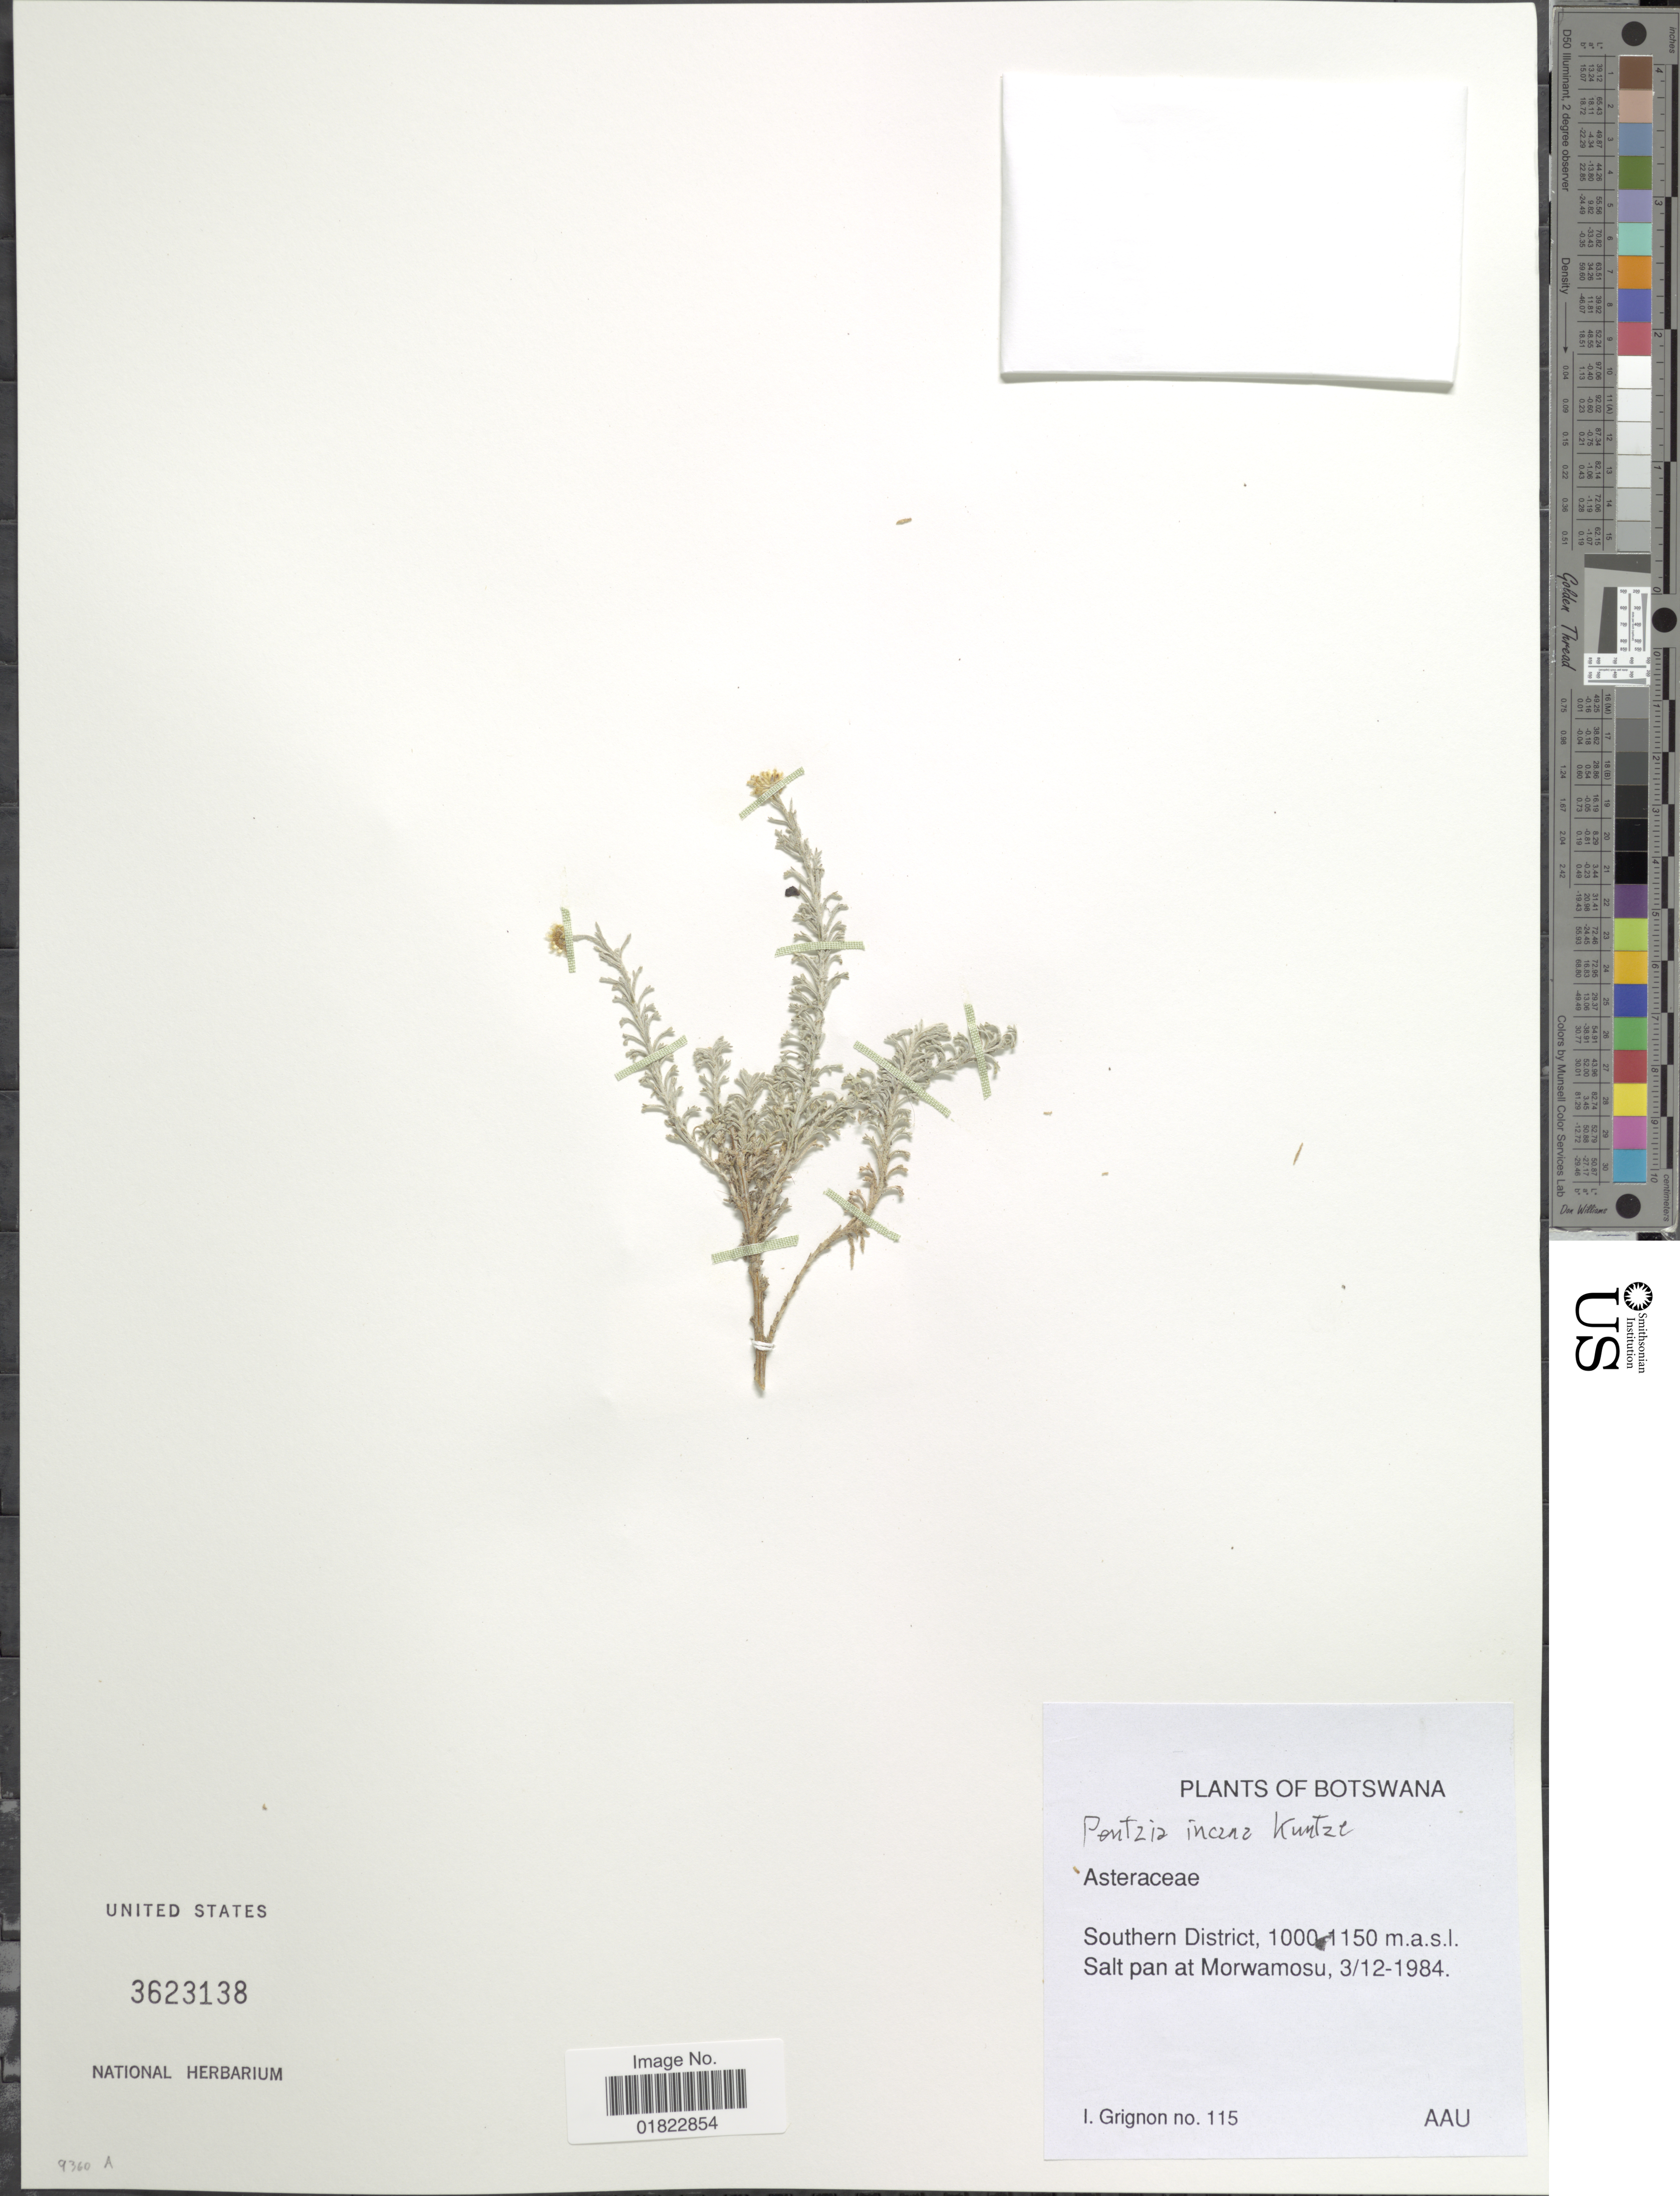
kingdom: Plantae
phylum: Tracheophyta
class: Magnoliopsida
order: Asterales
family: Asteraceae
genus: Pentzia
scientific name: Pentzia incana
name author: (Thunb.) Kuntze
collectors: I. Grignon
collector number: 115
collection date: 1984-12-03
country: Botswana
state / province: Southern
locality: Botswana, Southern District. Salt pan at Morwamosu.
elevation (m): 1000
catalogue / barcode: US 3623138